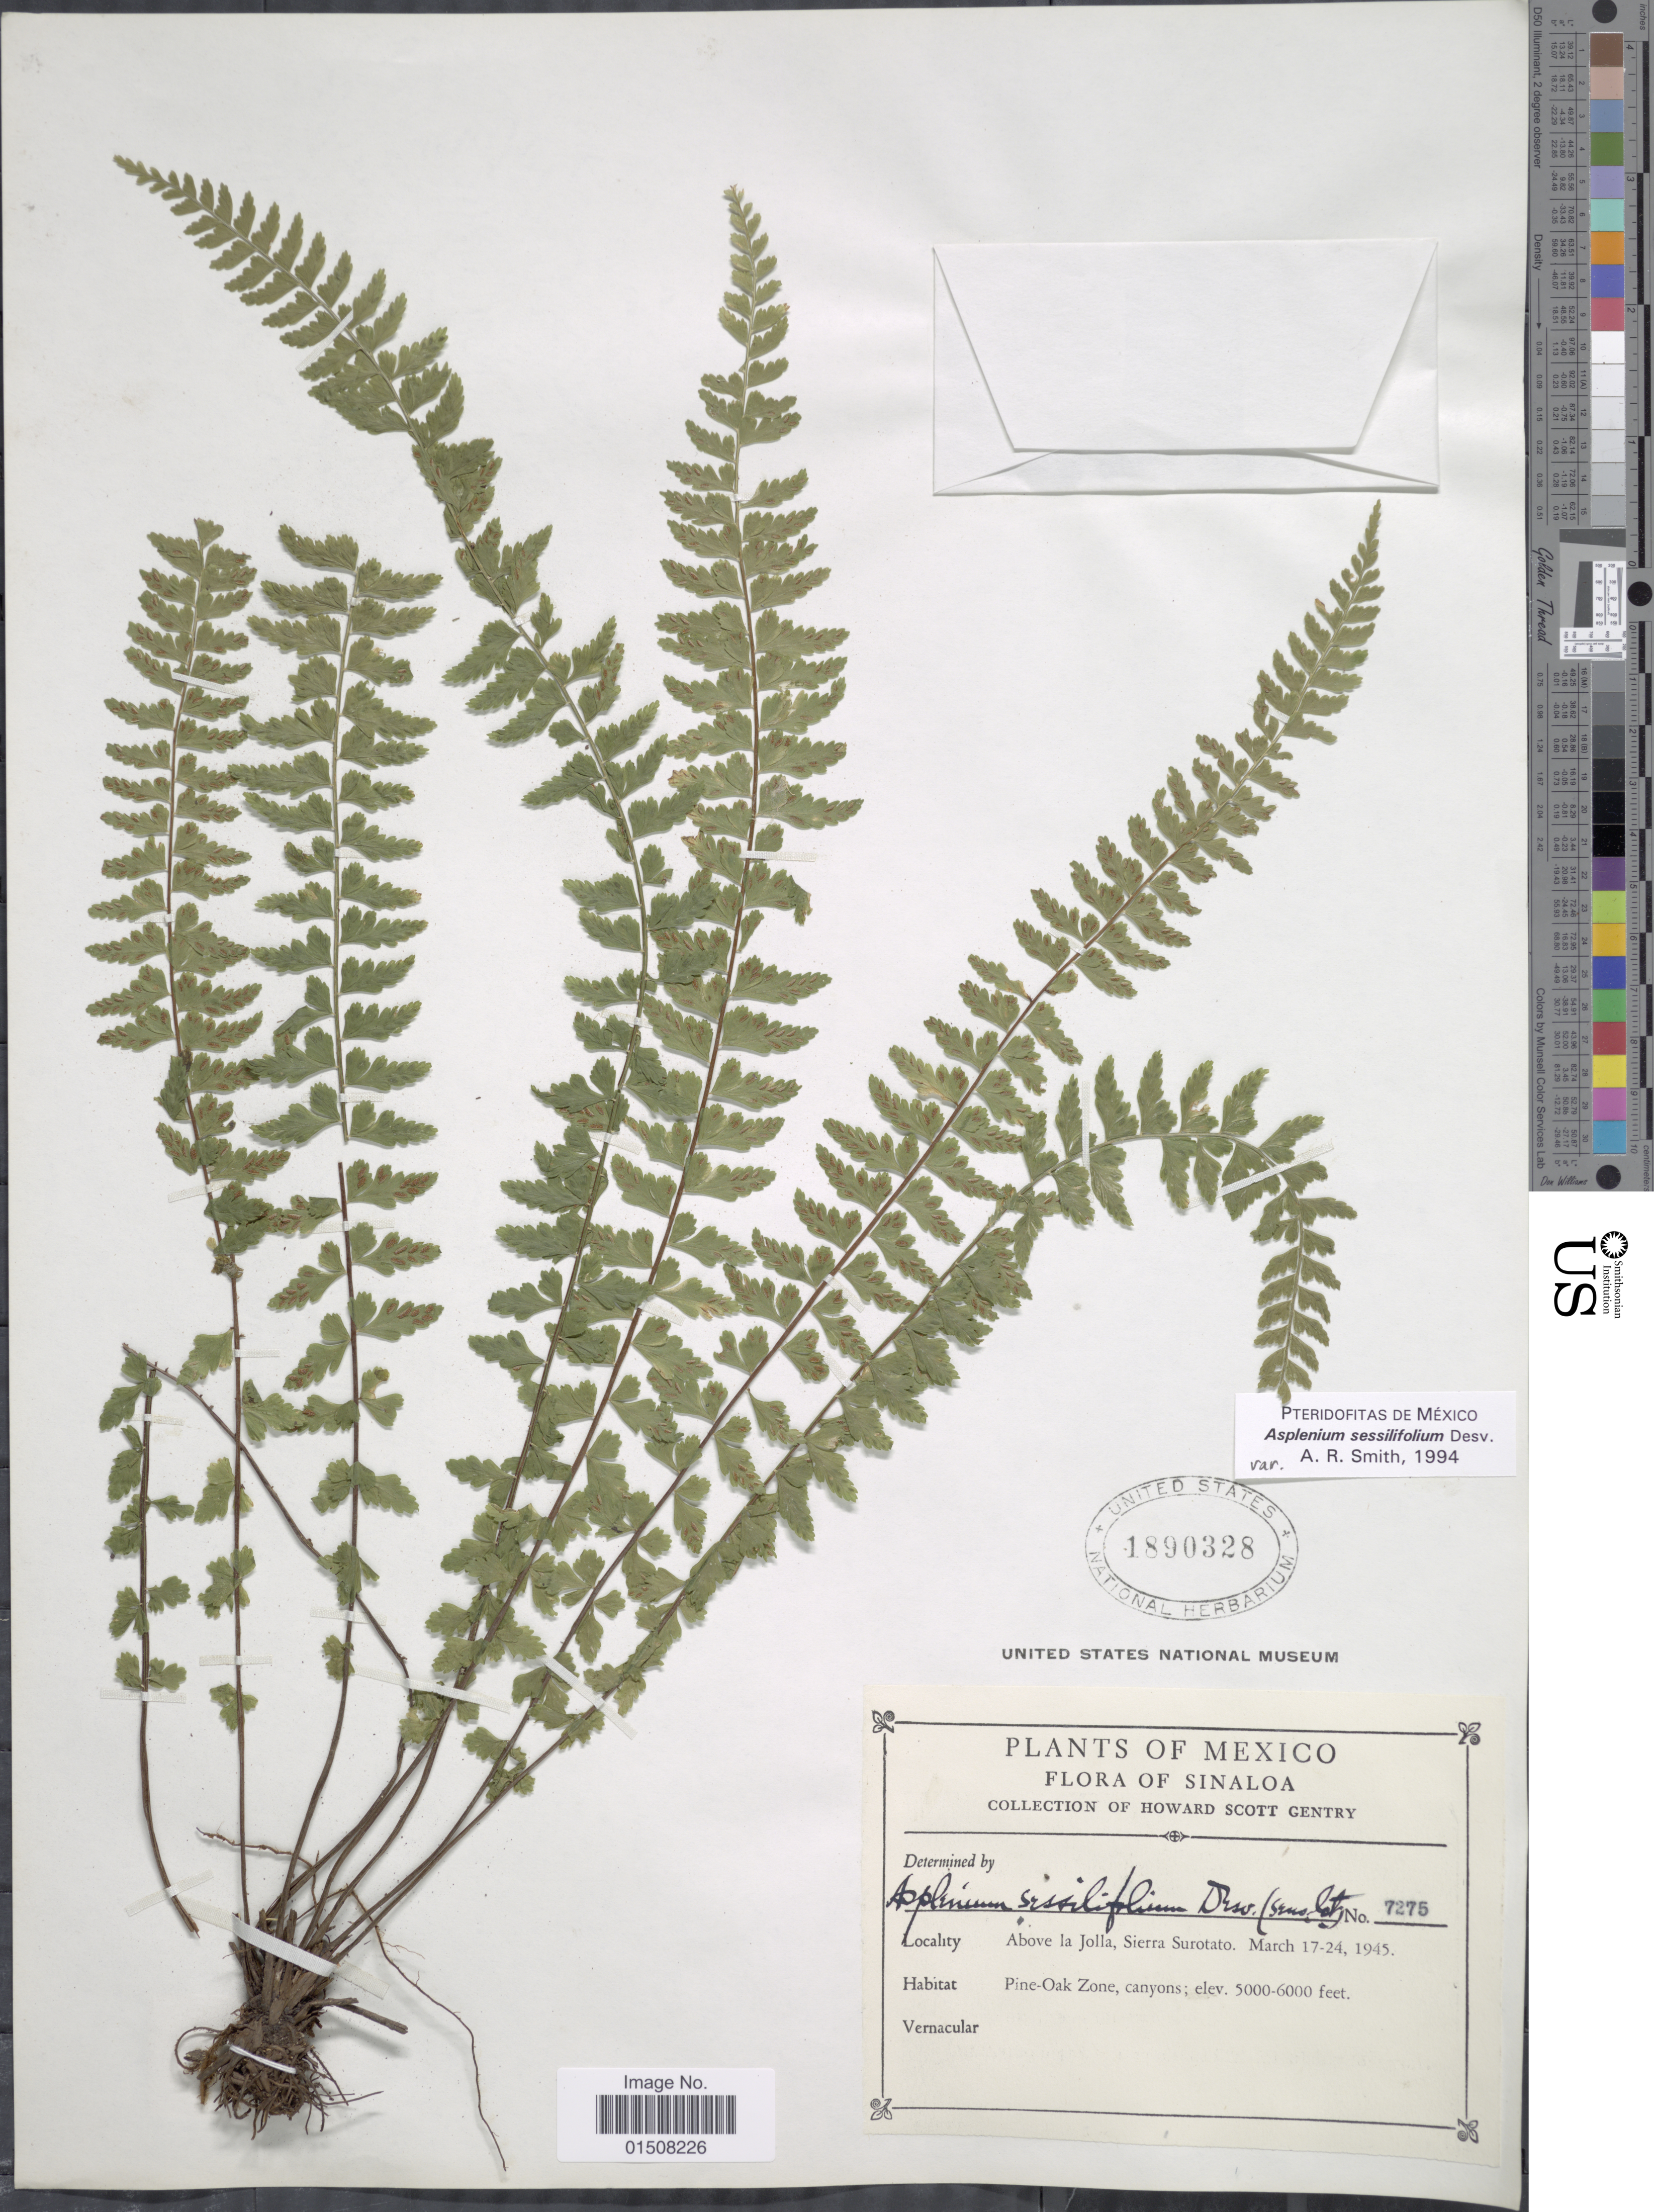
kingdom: Plantae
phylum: Tracheophyta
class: Polypodiopsida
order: Polypodiales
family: Aspleniaceae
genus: Asplenium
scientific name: Asplenium sessilifolium var. occidentale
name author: A.R. Sm.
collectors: H. S. Gentry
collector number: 7275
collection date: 1945-03-17/1945-03-24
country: Mexico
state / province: Sinaloa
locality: Above la Jolla, Sieera Surotato, pine oak-canyon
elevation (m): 1524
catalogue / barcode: US 1890328